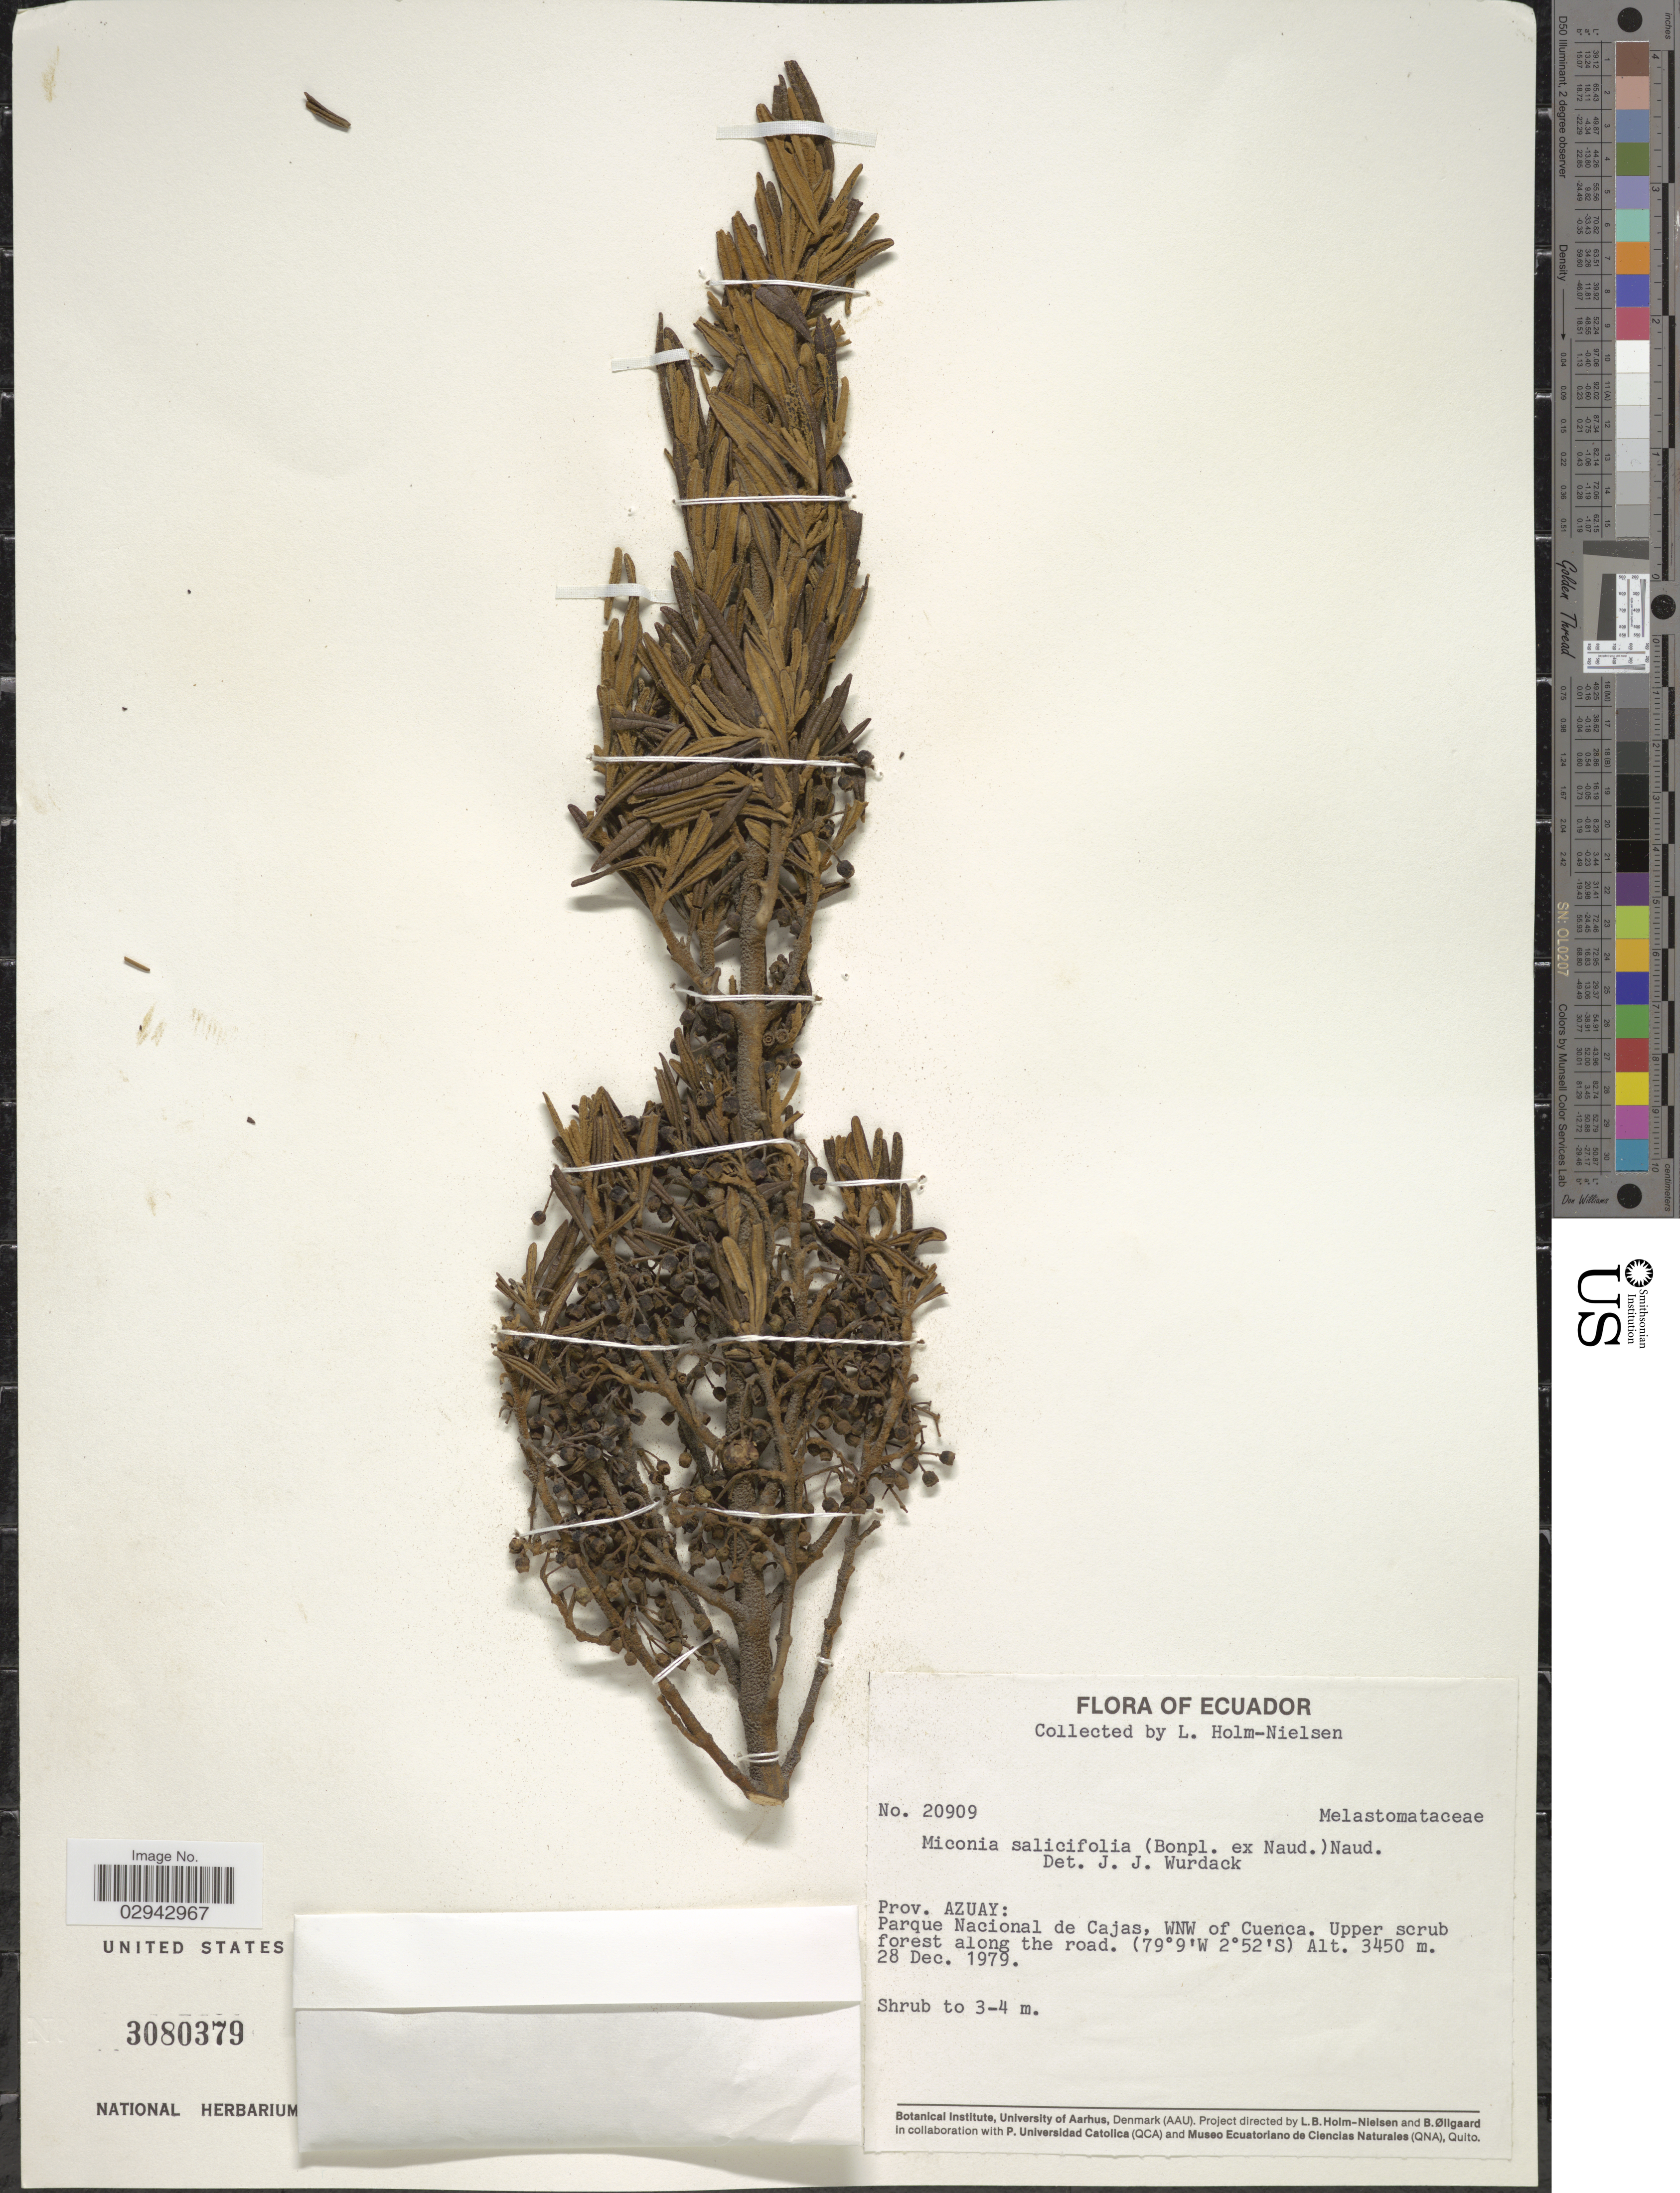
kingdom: Plantae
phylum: Tracheophyta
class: Magnoliopsida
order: Myrtales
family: Melastomataceae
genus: Miconia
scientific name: Miconia salicifolia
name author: (Bonpl.) Naudin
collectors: L. Holm-Nielsen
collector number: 20909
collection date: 1979-12-28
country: Ecuador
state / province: Azuay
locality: Parque Nacional de Cajas, WNW of Cuenca. Upper scrub forest along the road.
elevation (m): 3450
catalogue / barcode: US 3080379